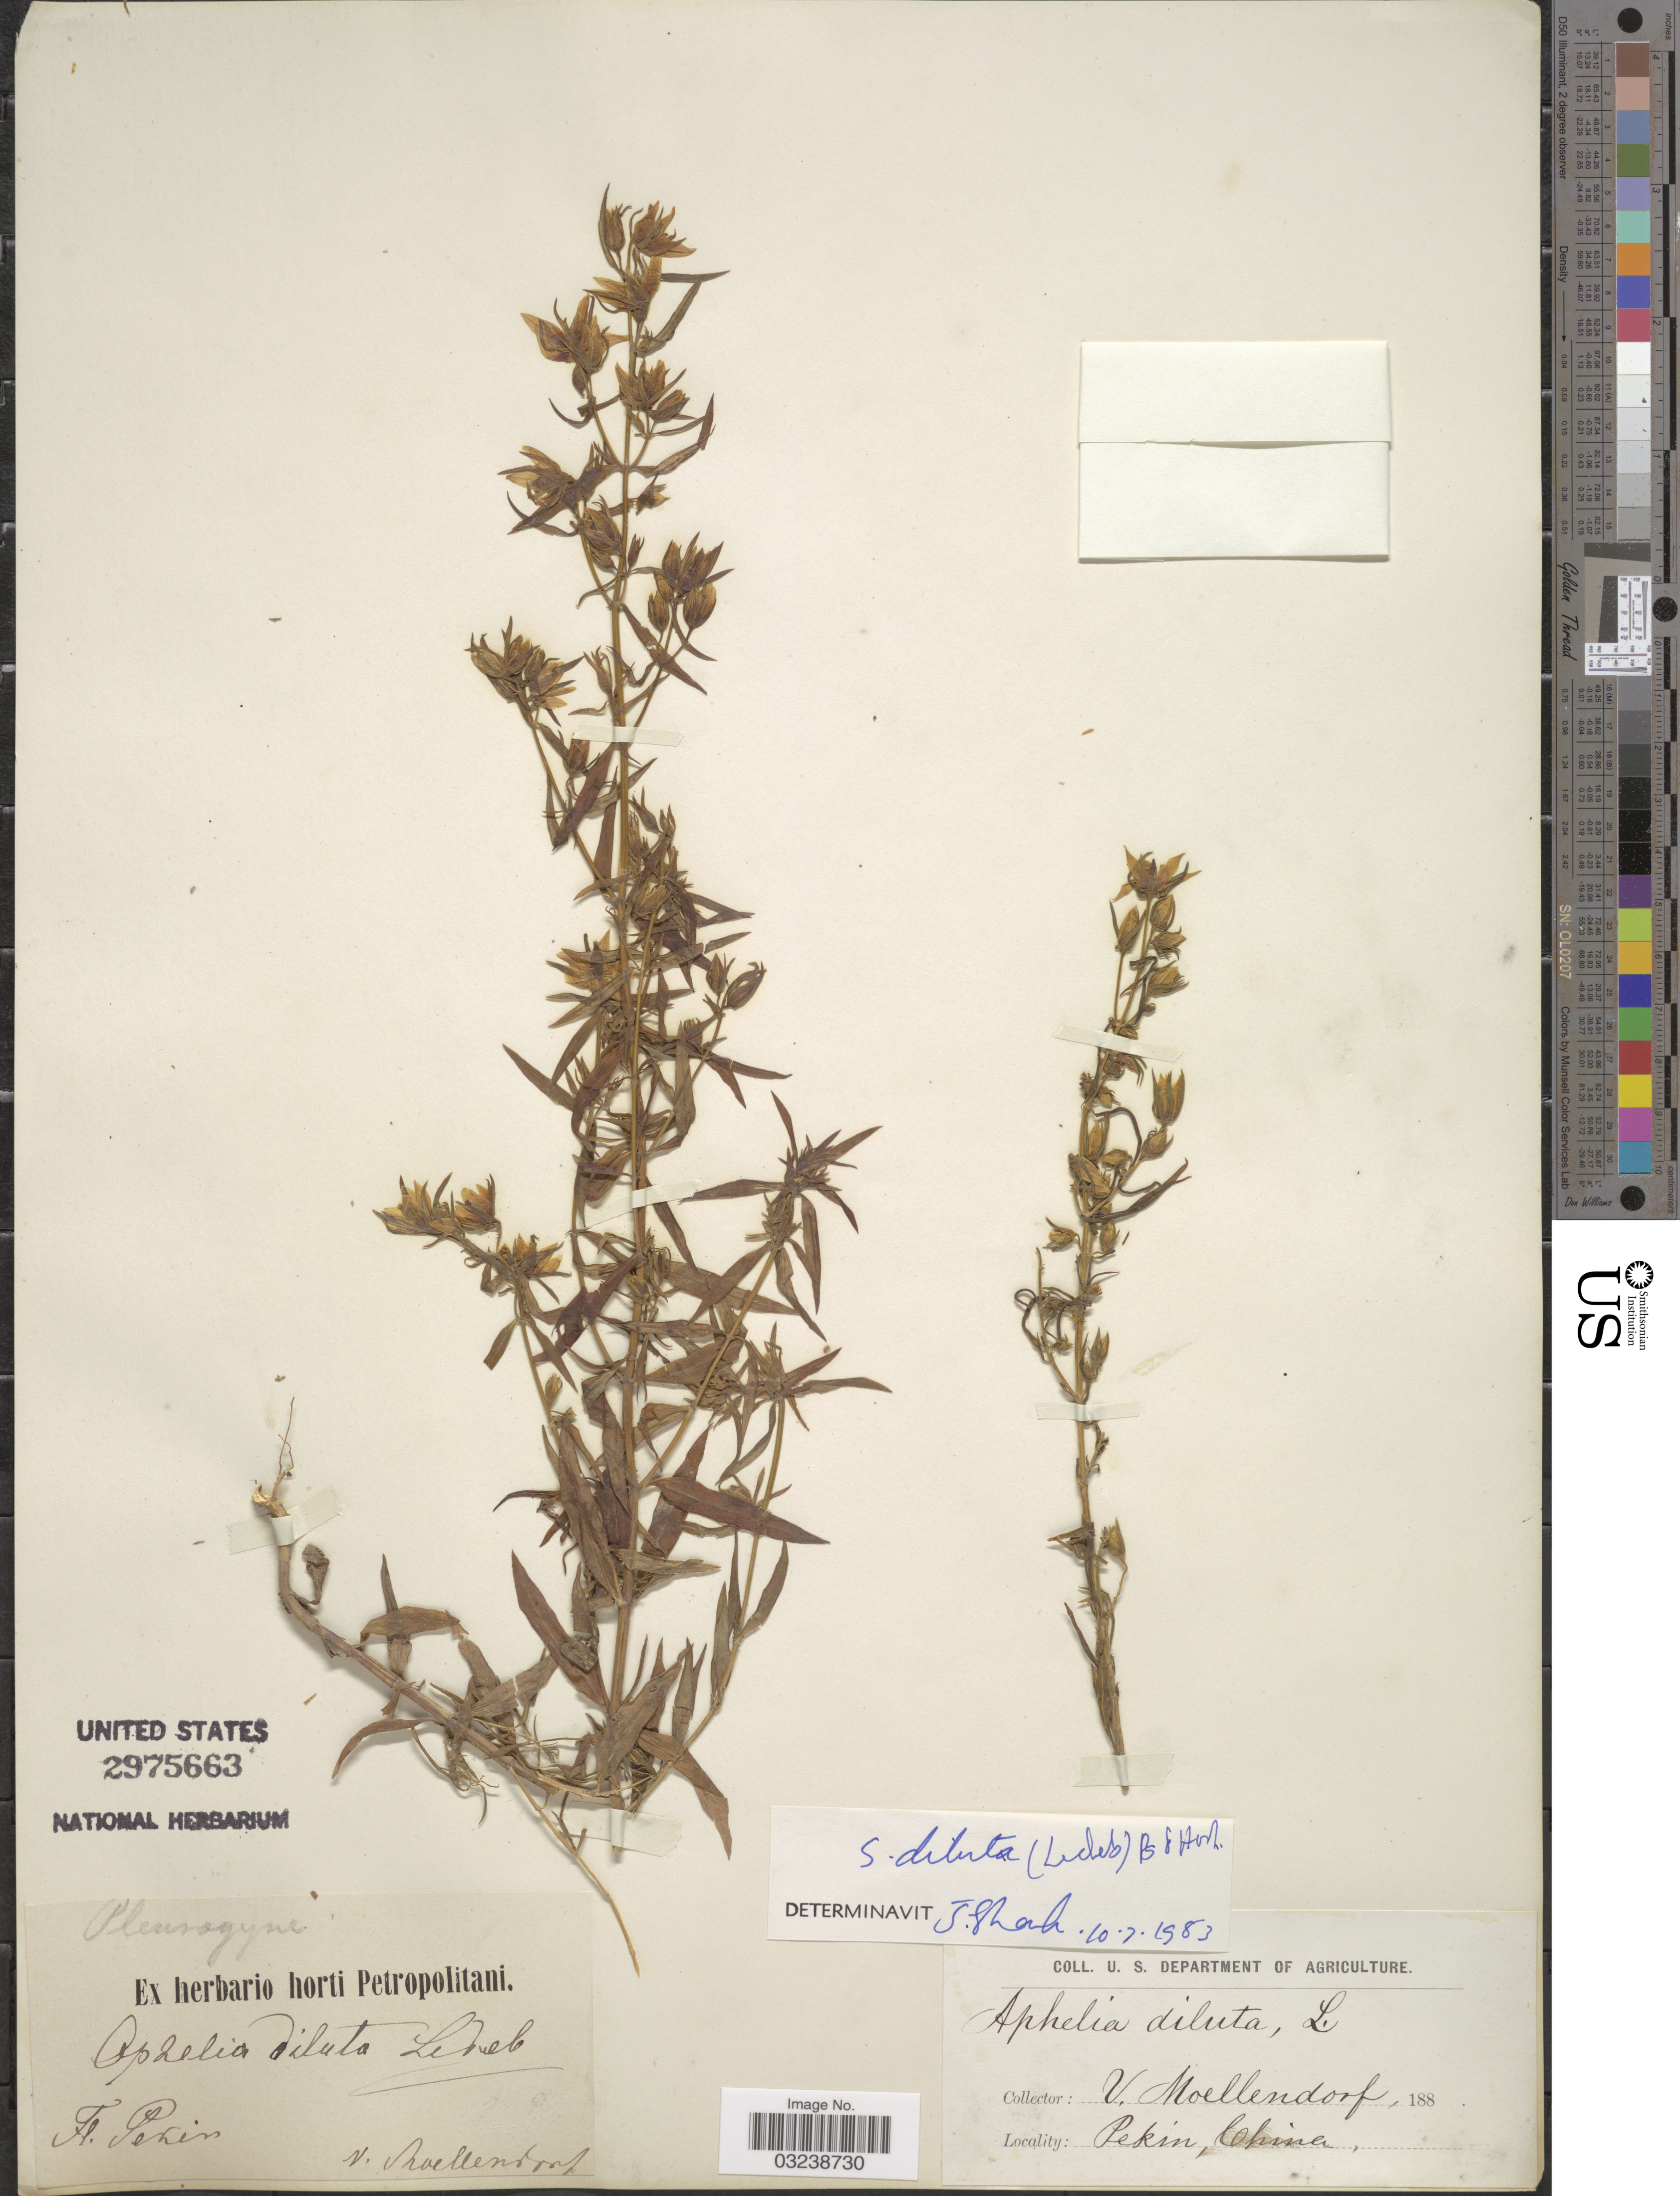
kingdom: Plantae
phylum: Tracheophyta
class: Magnoliopsida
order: Gentianales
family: Gentianaceae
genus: Swertia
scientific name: Swertia diluta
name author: (Turcz.) Benth. & Hook. f.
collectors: V. Moellendorf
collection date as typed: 188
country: China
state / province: Beijing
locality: Pekin.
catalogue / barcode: US 2975663